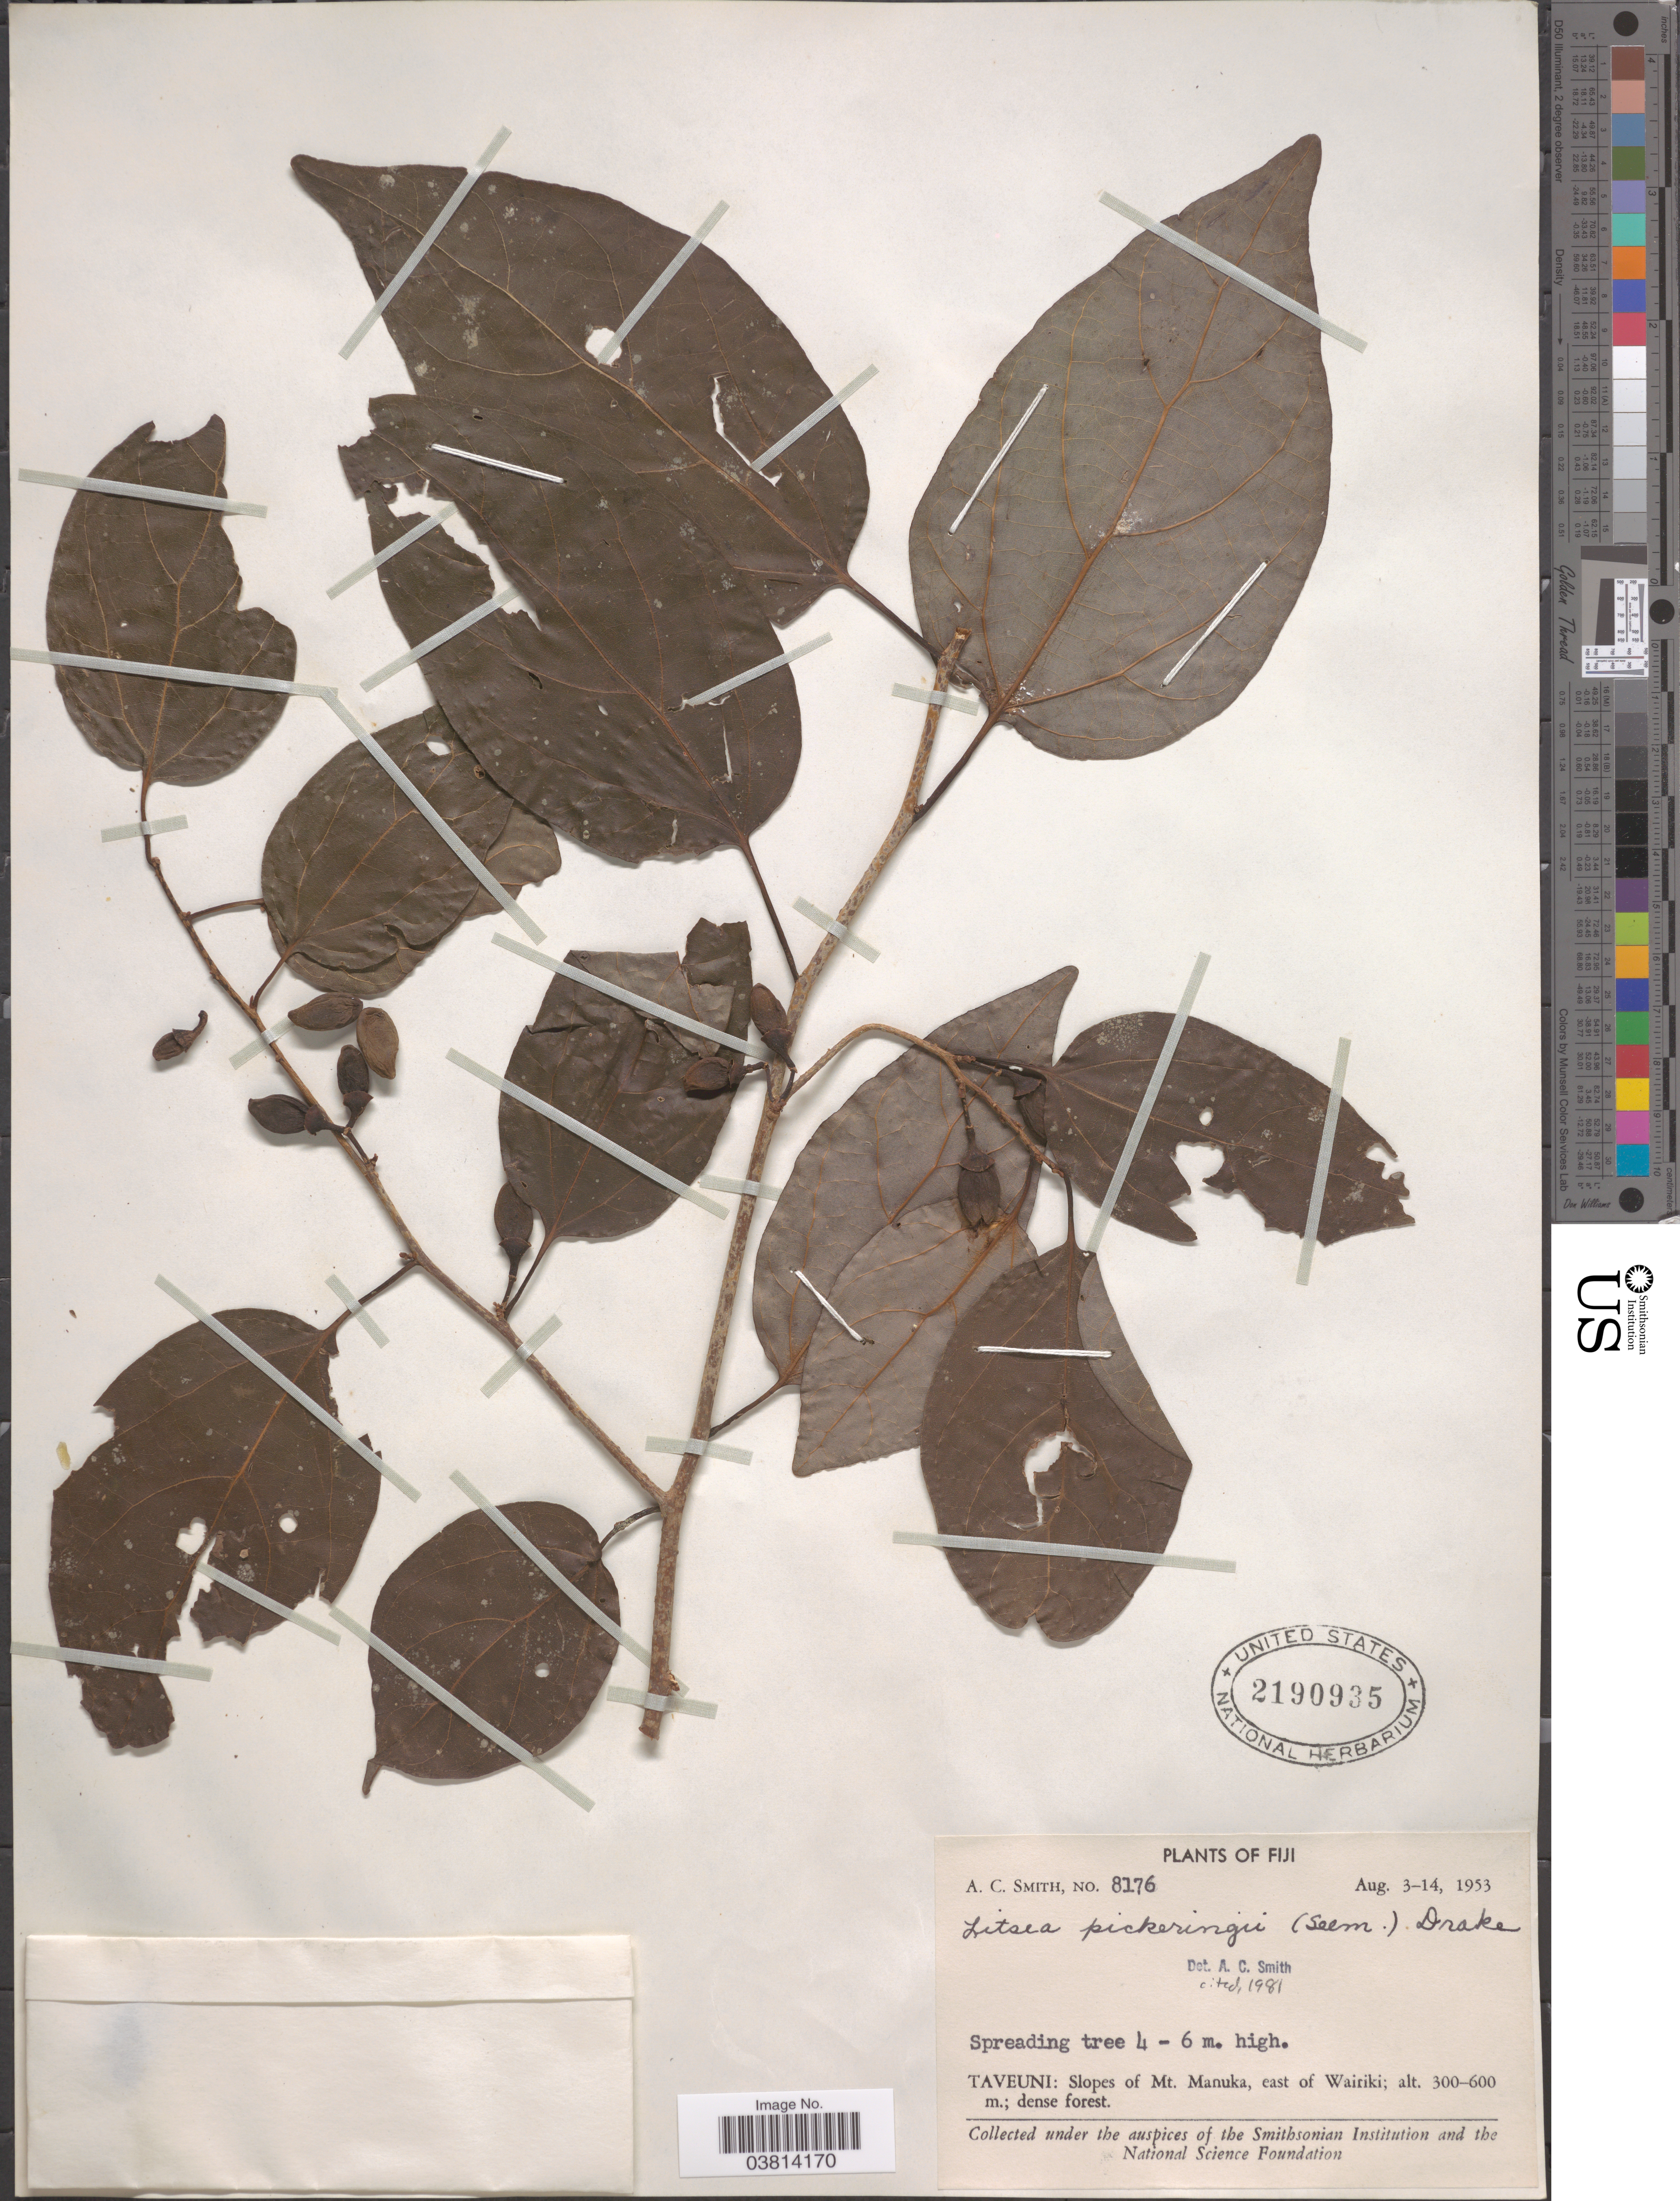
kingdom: Plantae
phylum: Tracheophyta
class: Magnoliopsida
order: Laurales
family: Lauraceae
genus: Litsea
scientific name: Litsea pickeringii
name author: Benth. & Hook. f. ex Drake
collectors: A. C. Smith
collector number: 8176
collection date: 1953-08-03/1953-08-14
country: Fiji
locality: Taveuni: Slopes of Mt. Manuka, east of Wairiki.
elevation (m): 300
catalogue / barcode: US 2190935